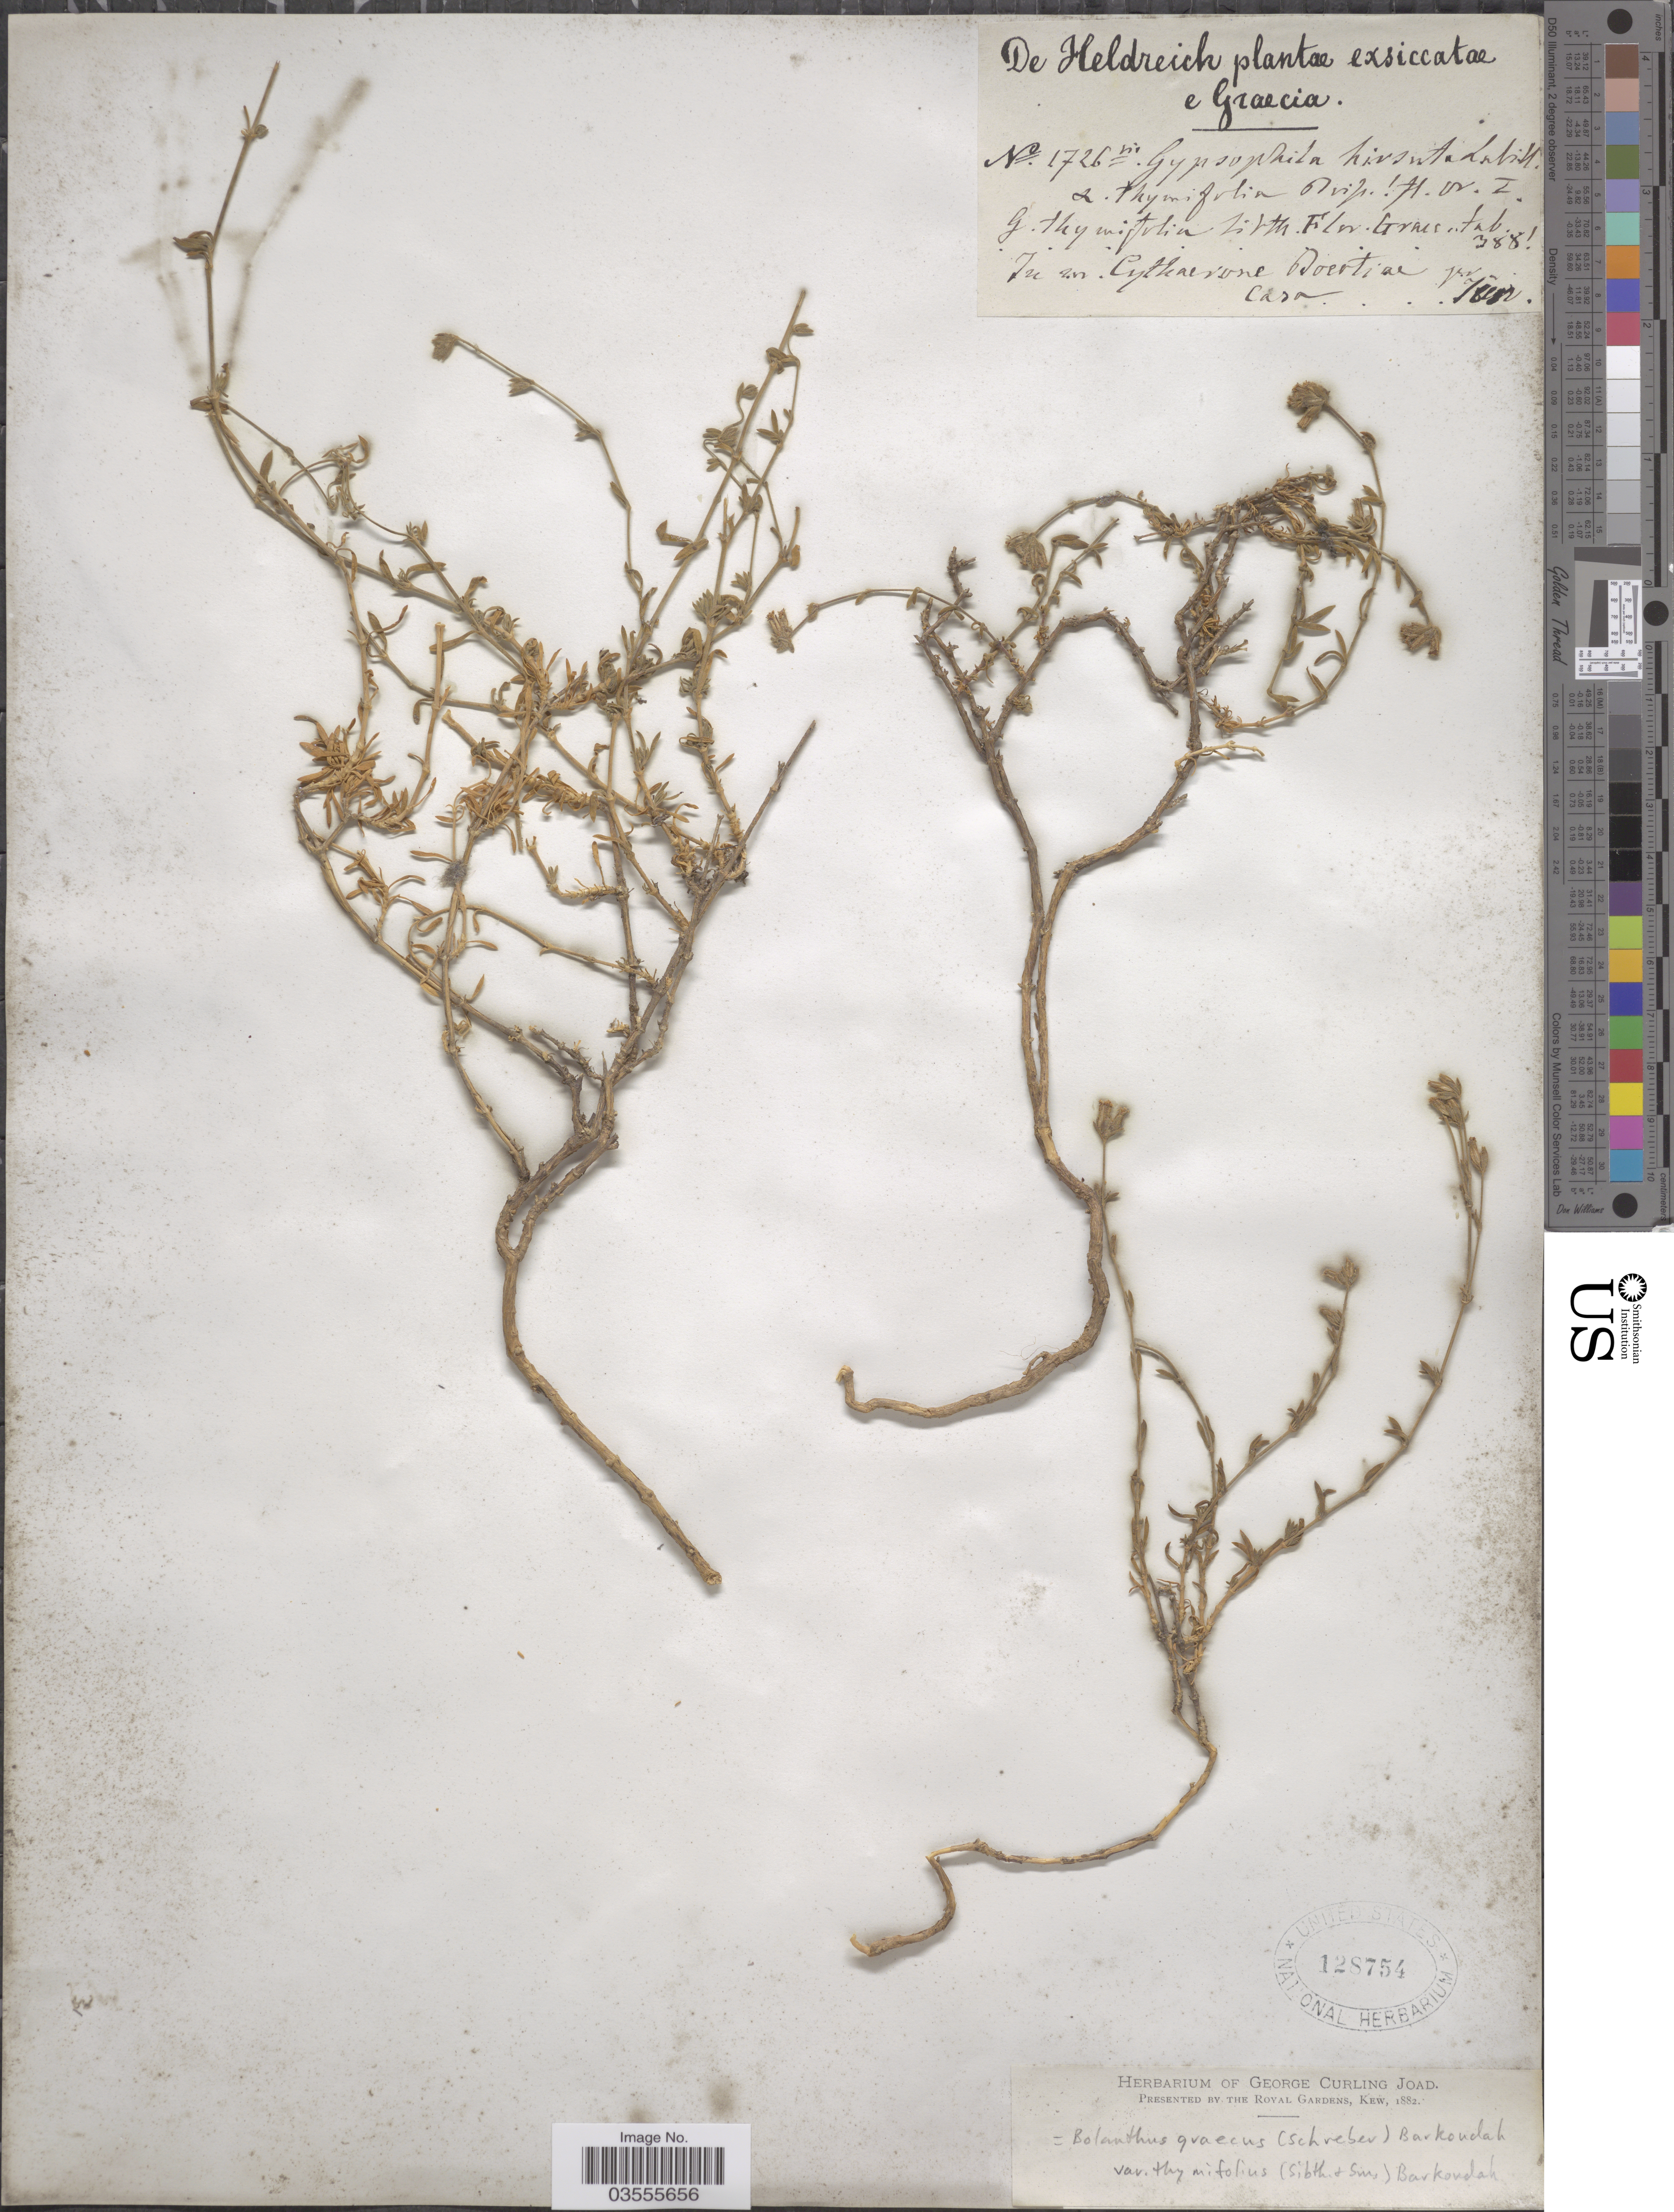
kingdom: Plantae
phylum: Tracheophyta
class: Magnoliopsida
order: Caryophyllales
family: Caryophyllaceae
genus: Bolanthus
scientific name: Bolanthus graecus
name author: (Schreb.) Barkoudah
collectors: -. De Heldreich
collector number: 1726ni*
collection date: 1882-06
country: Greece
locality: Graecia. In m. Cythaerone Boeotiae pr. Casa.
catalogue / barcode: US 128754